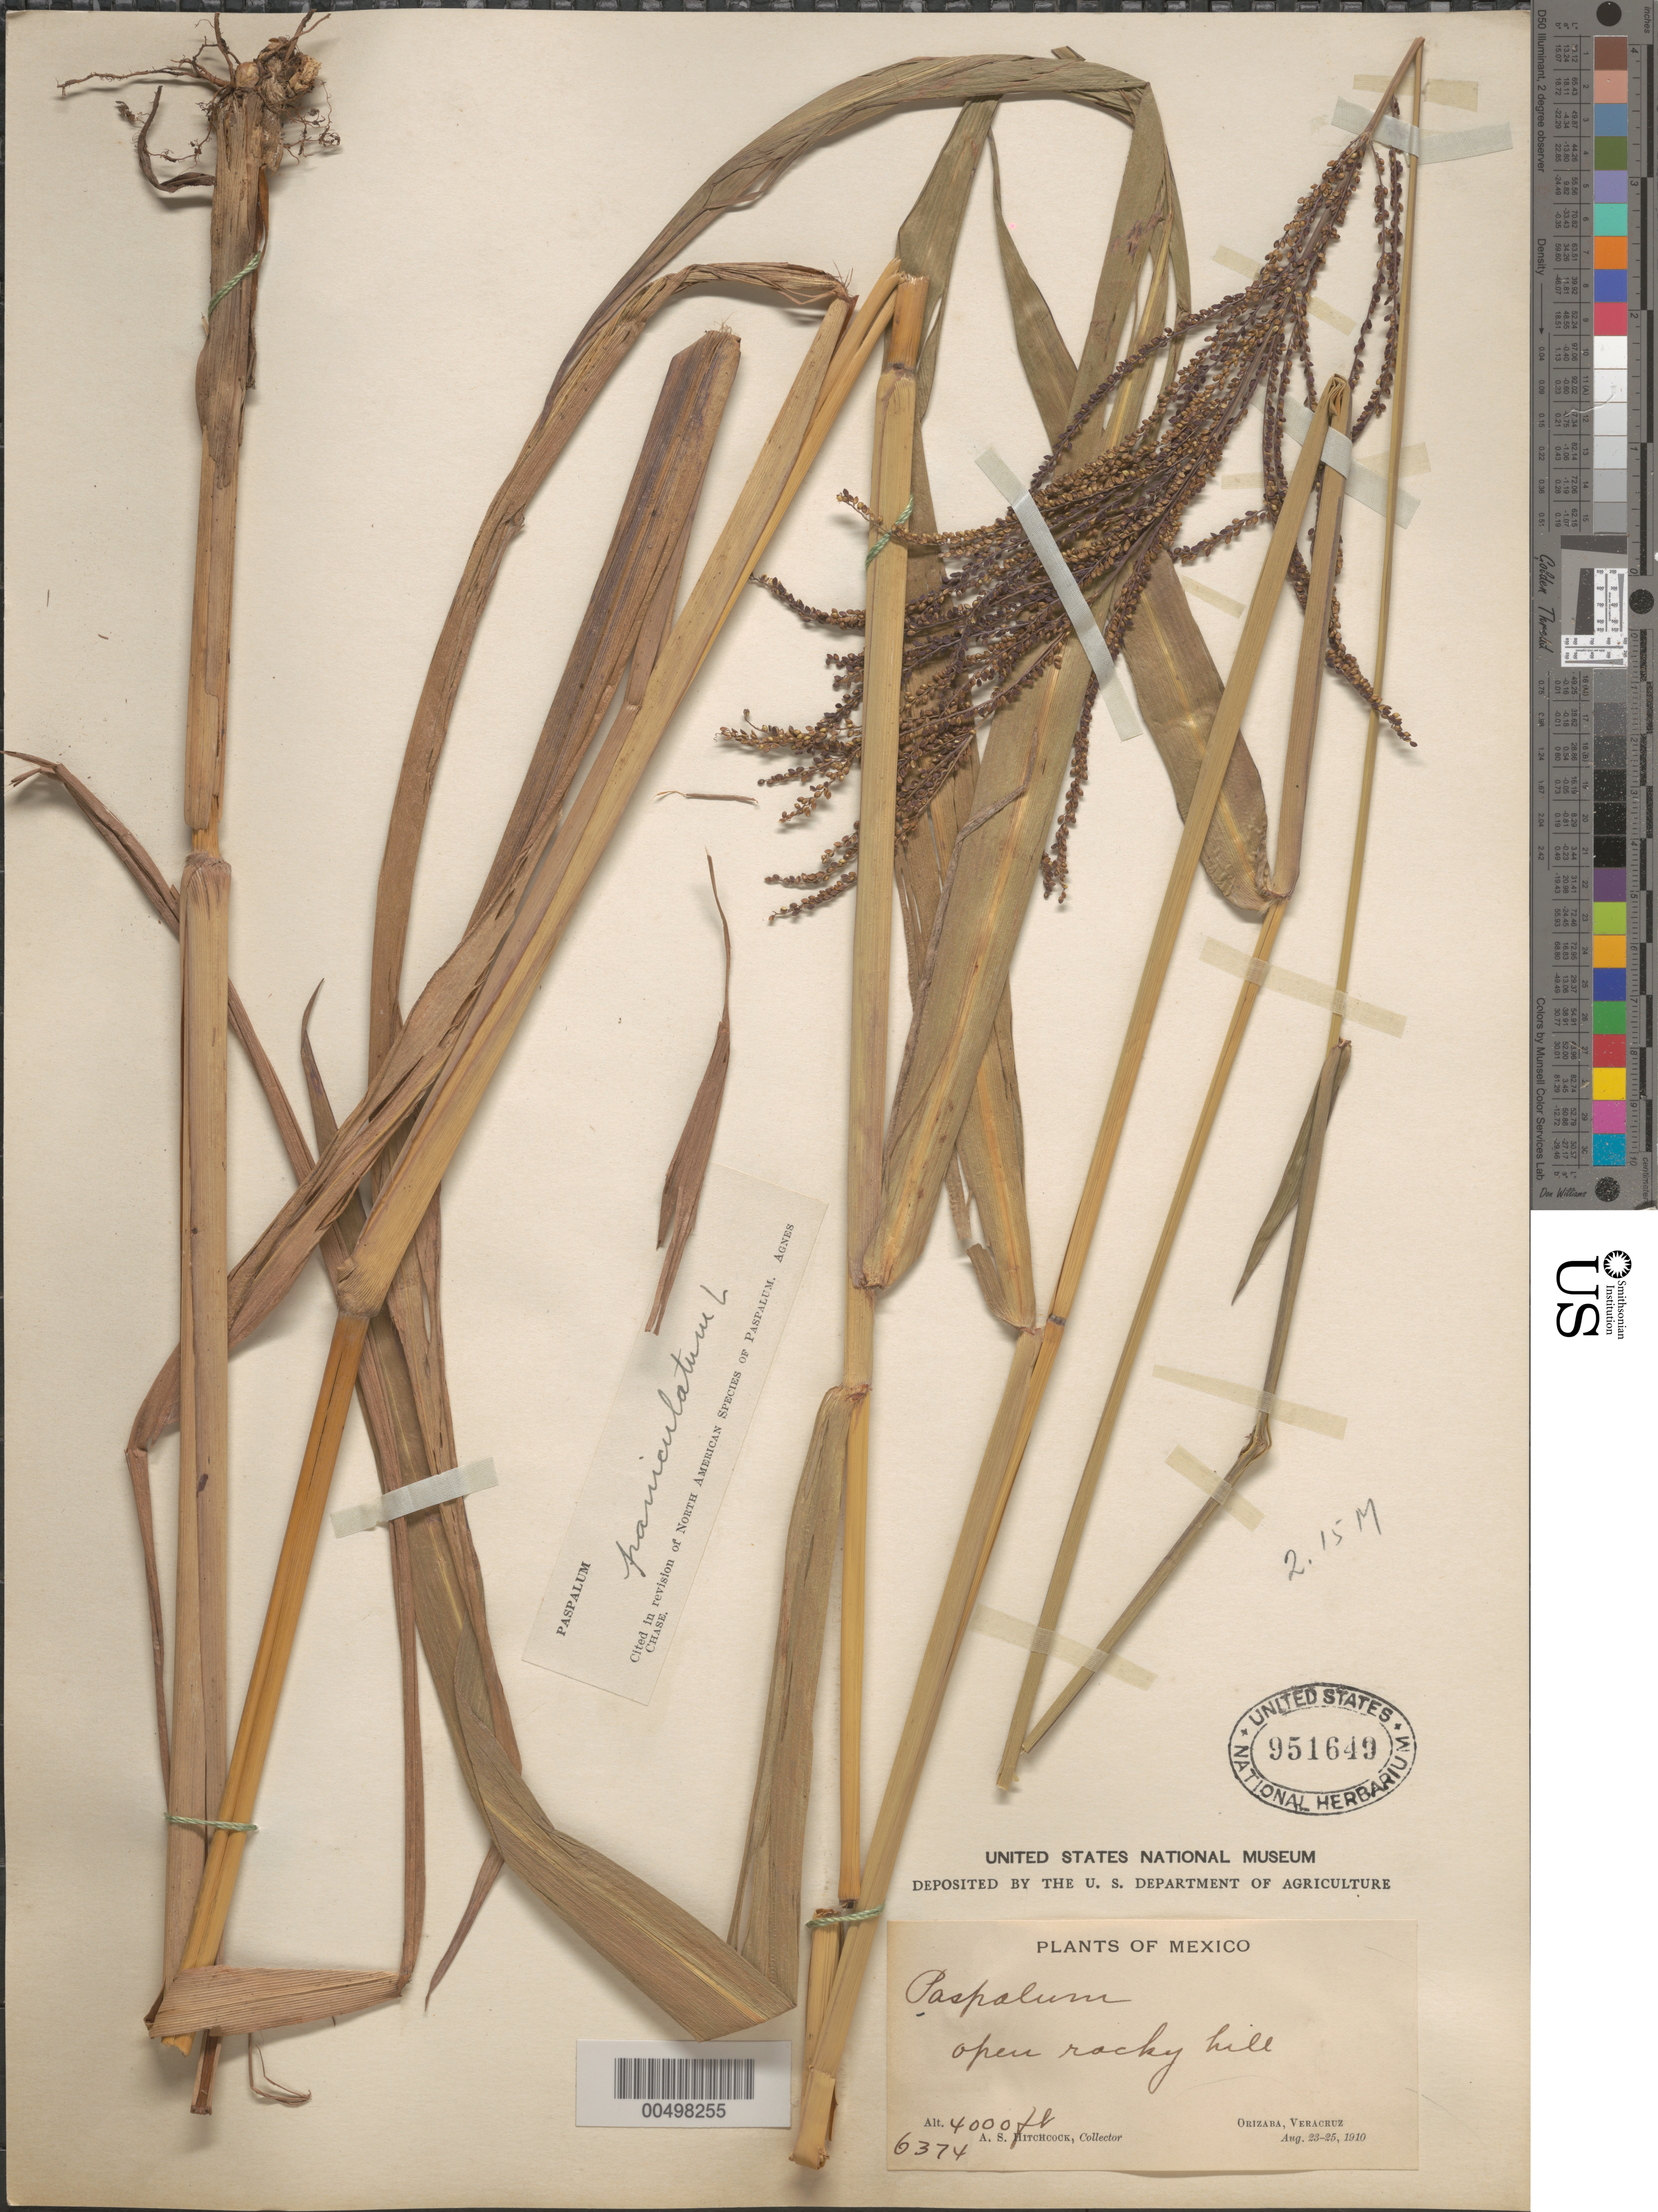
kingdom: Plantae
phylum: Tracheophyta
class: Liliopsida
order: Poales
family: Poaceae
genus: Paspalum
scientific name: Paspalum paniculatum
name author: L.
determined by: Chase, [M.] Agnes, (US)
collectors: A. S. Hitchcock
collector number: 6374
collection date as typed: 23 Aug 1910 to 25 Aug 1910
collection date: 1910-08-23/1910-08-25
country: Mexico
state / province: Veracruz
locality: Orizaba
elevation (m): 1219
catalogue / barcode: US 951649